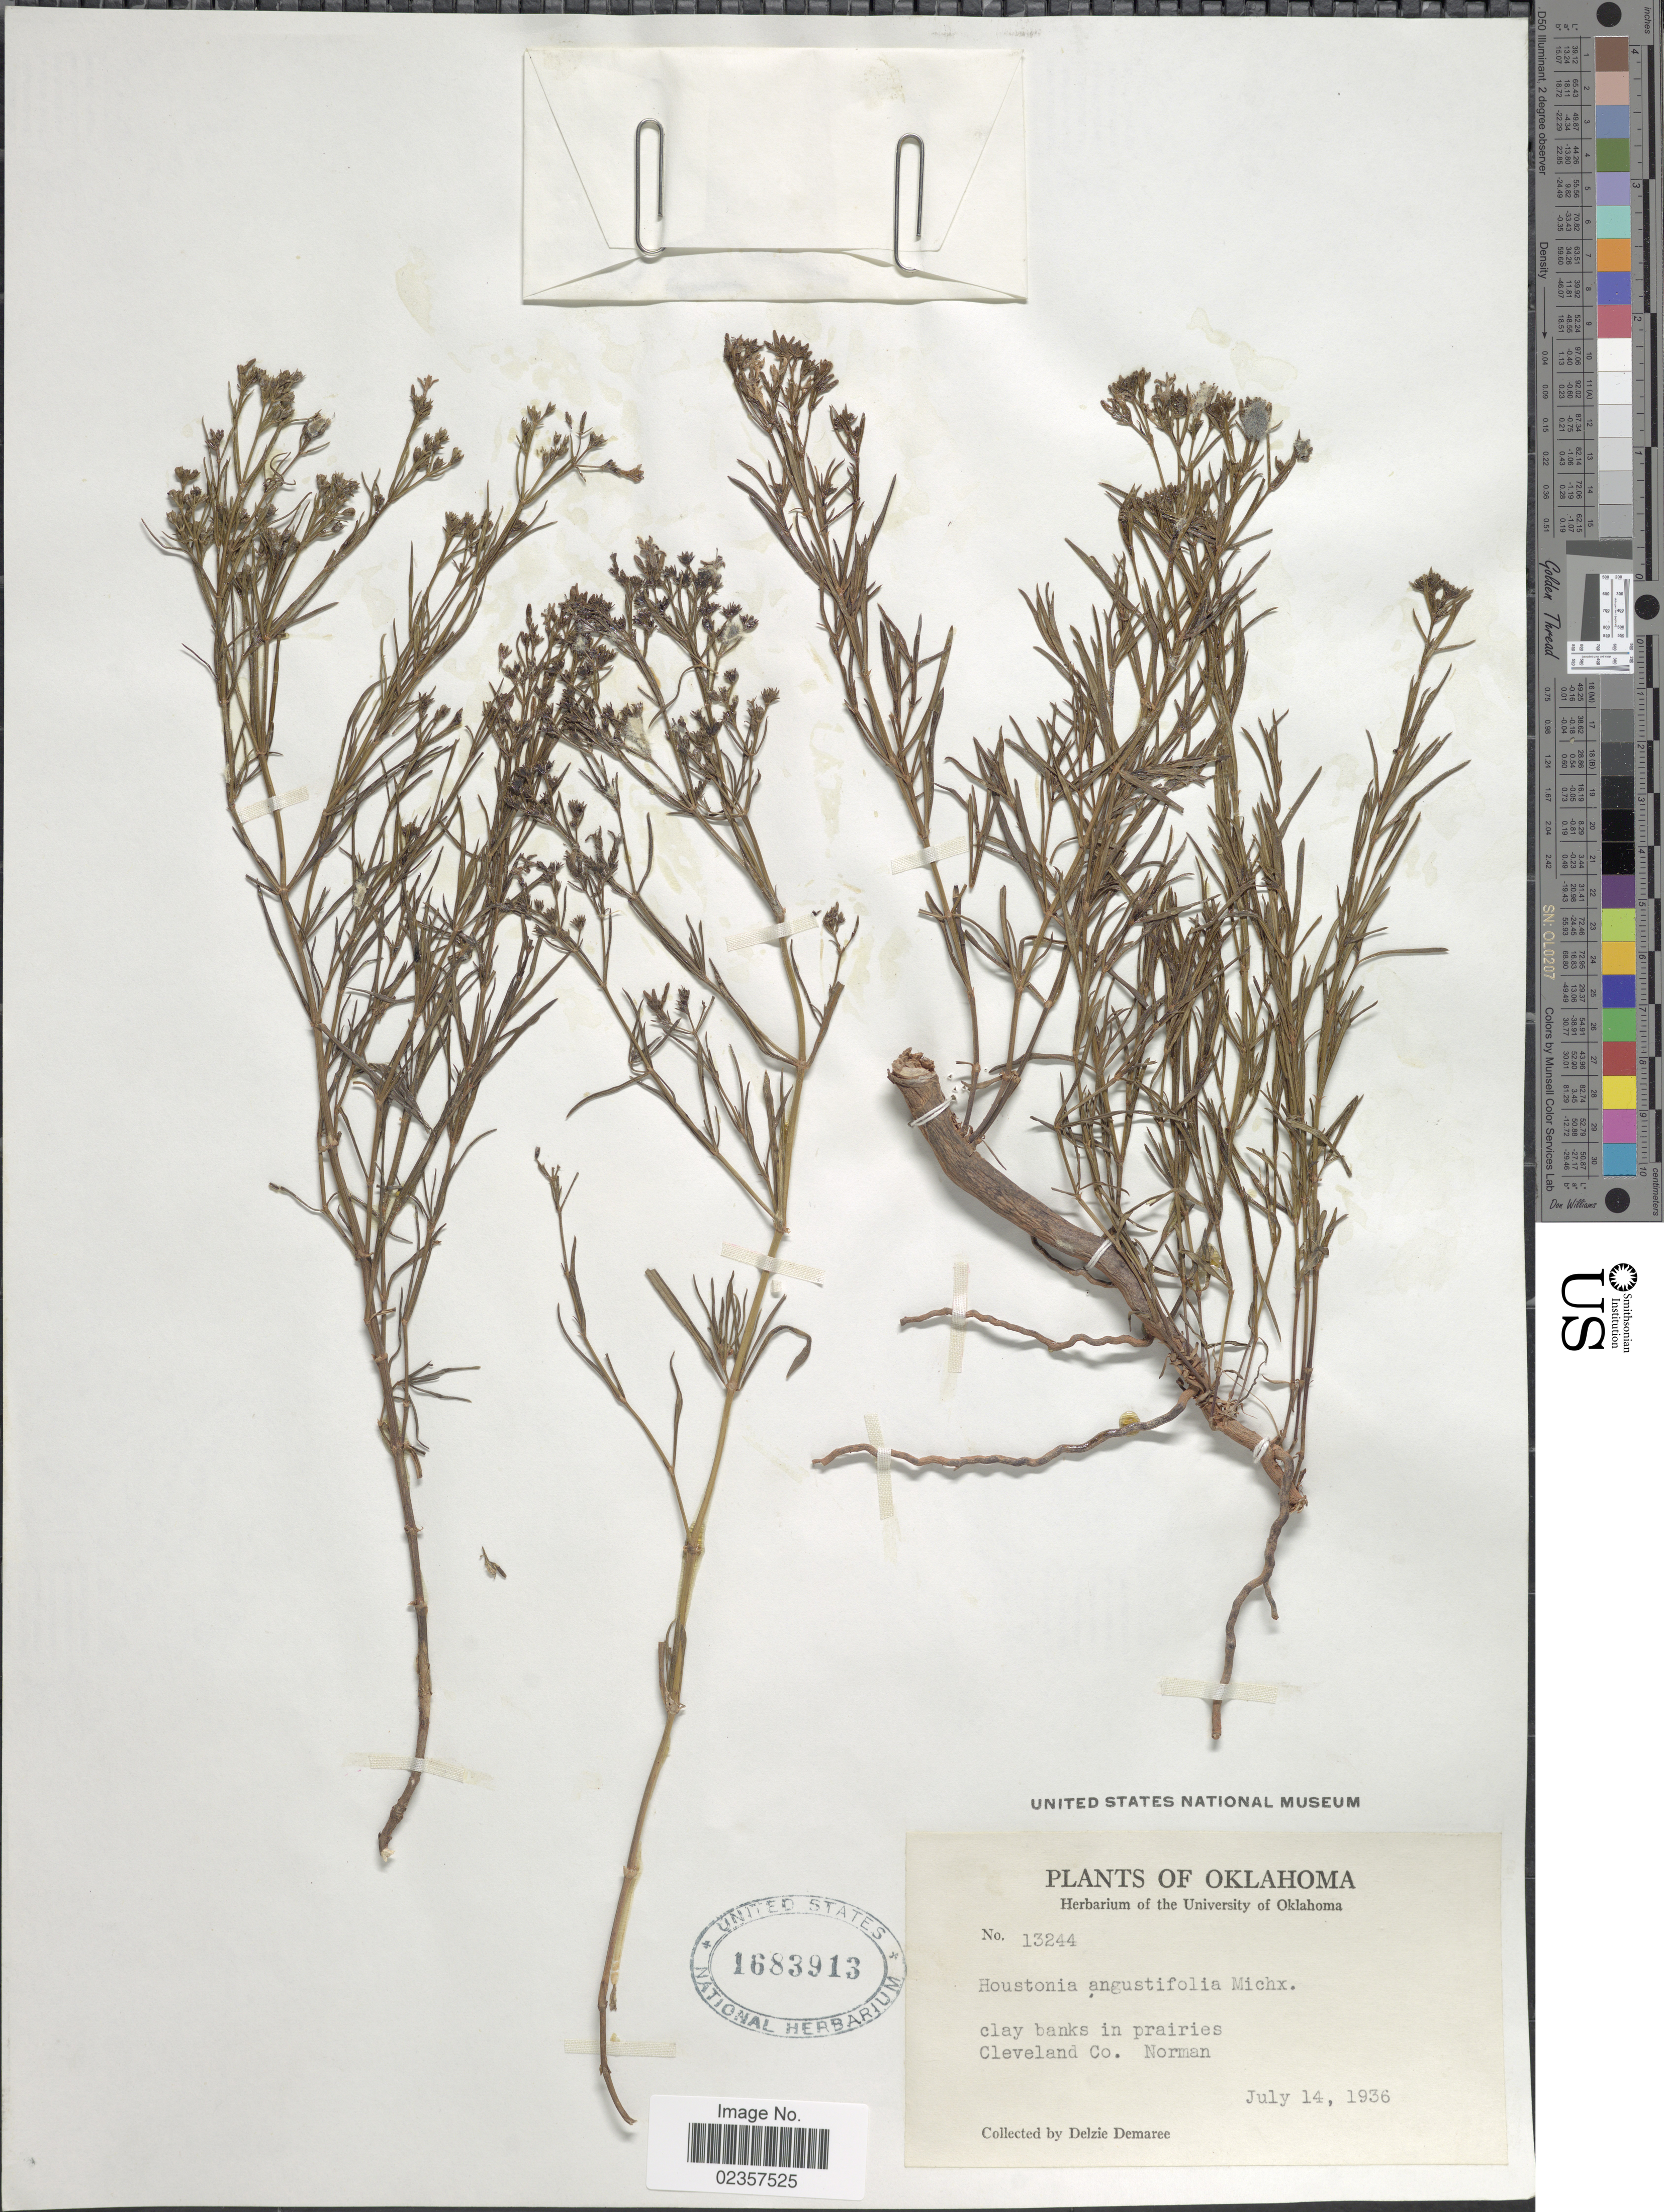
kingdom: Plantae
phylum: Tracheophyta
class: Magnoliopsida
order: Gentianales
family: Rubiaceae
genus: Houstonia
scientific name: Houstonia nigricans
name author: (Lam.) Fernald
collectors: D. Demaree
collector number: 13244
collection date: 1936-07-14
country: United States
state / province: Oklahoma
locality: Cleveland Co. Norman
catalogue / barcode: US 1683913